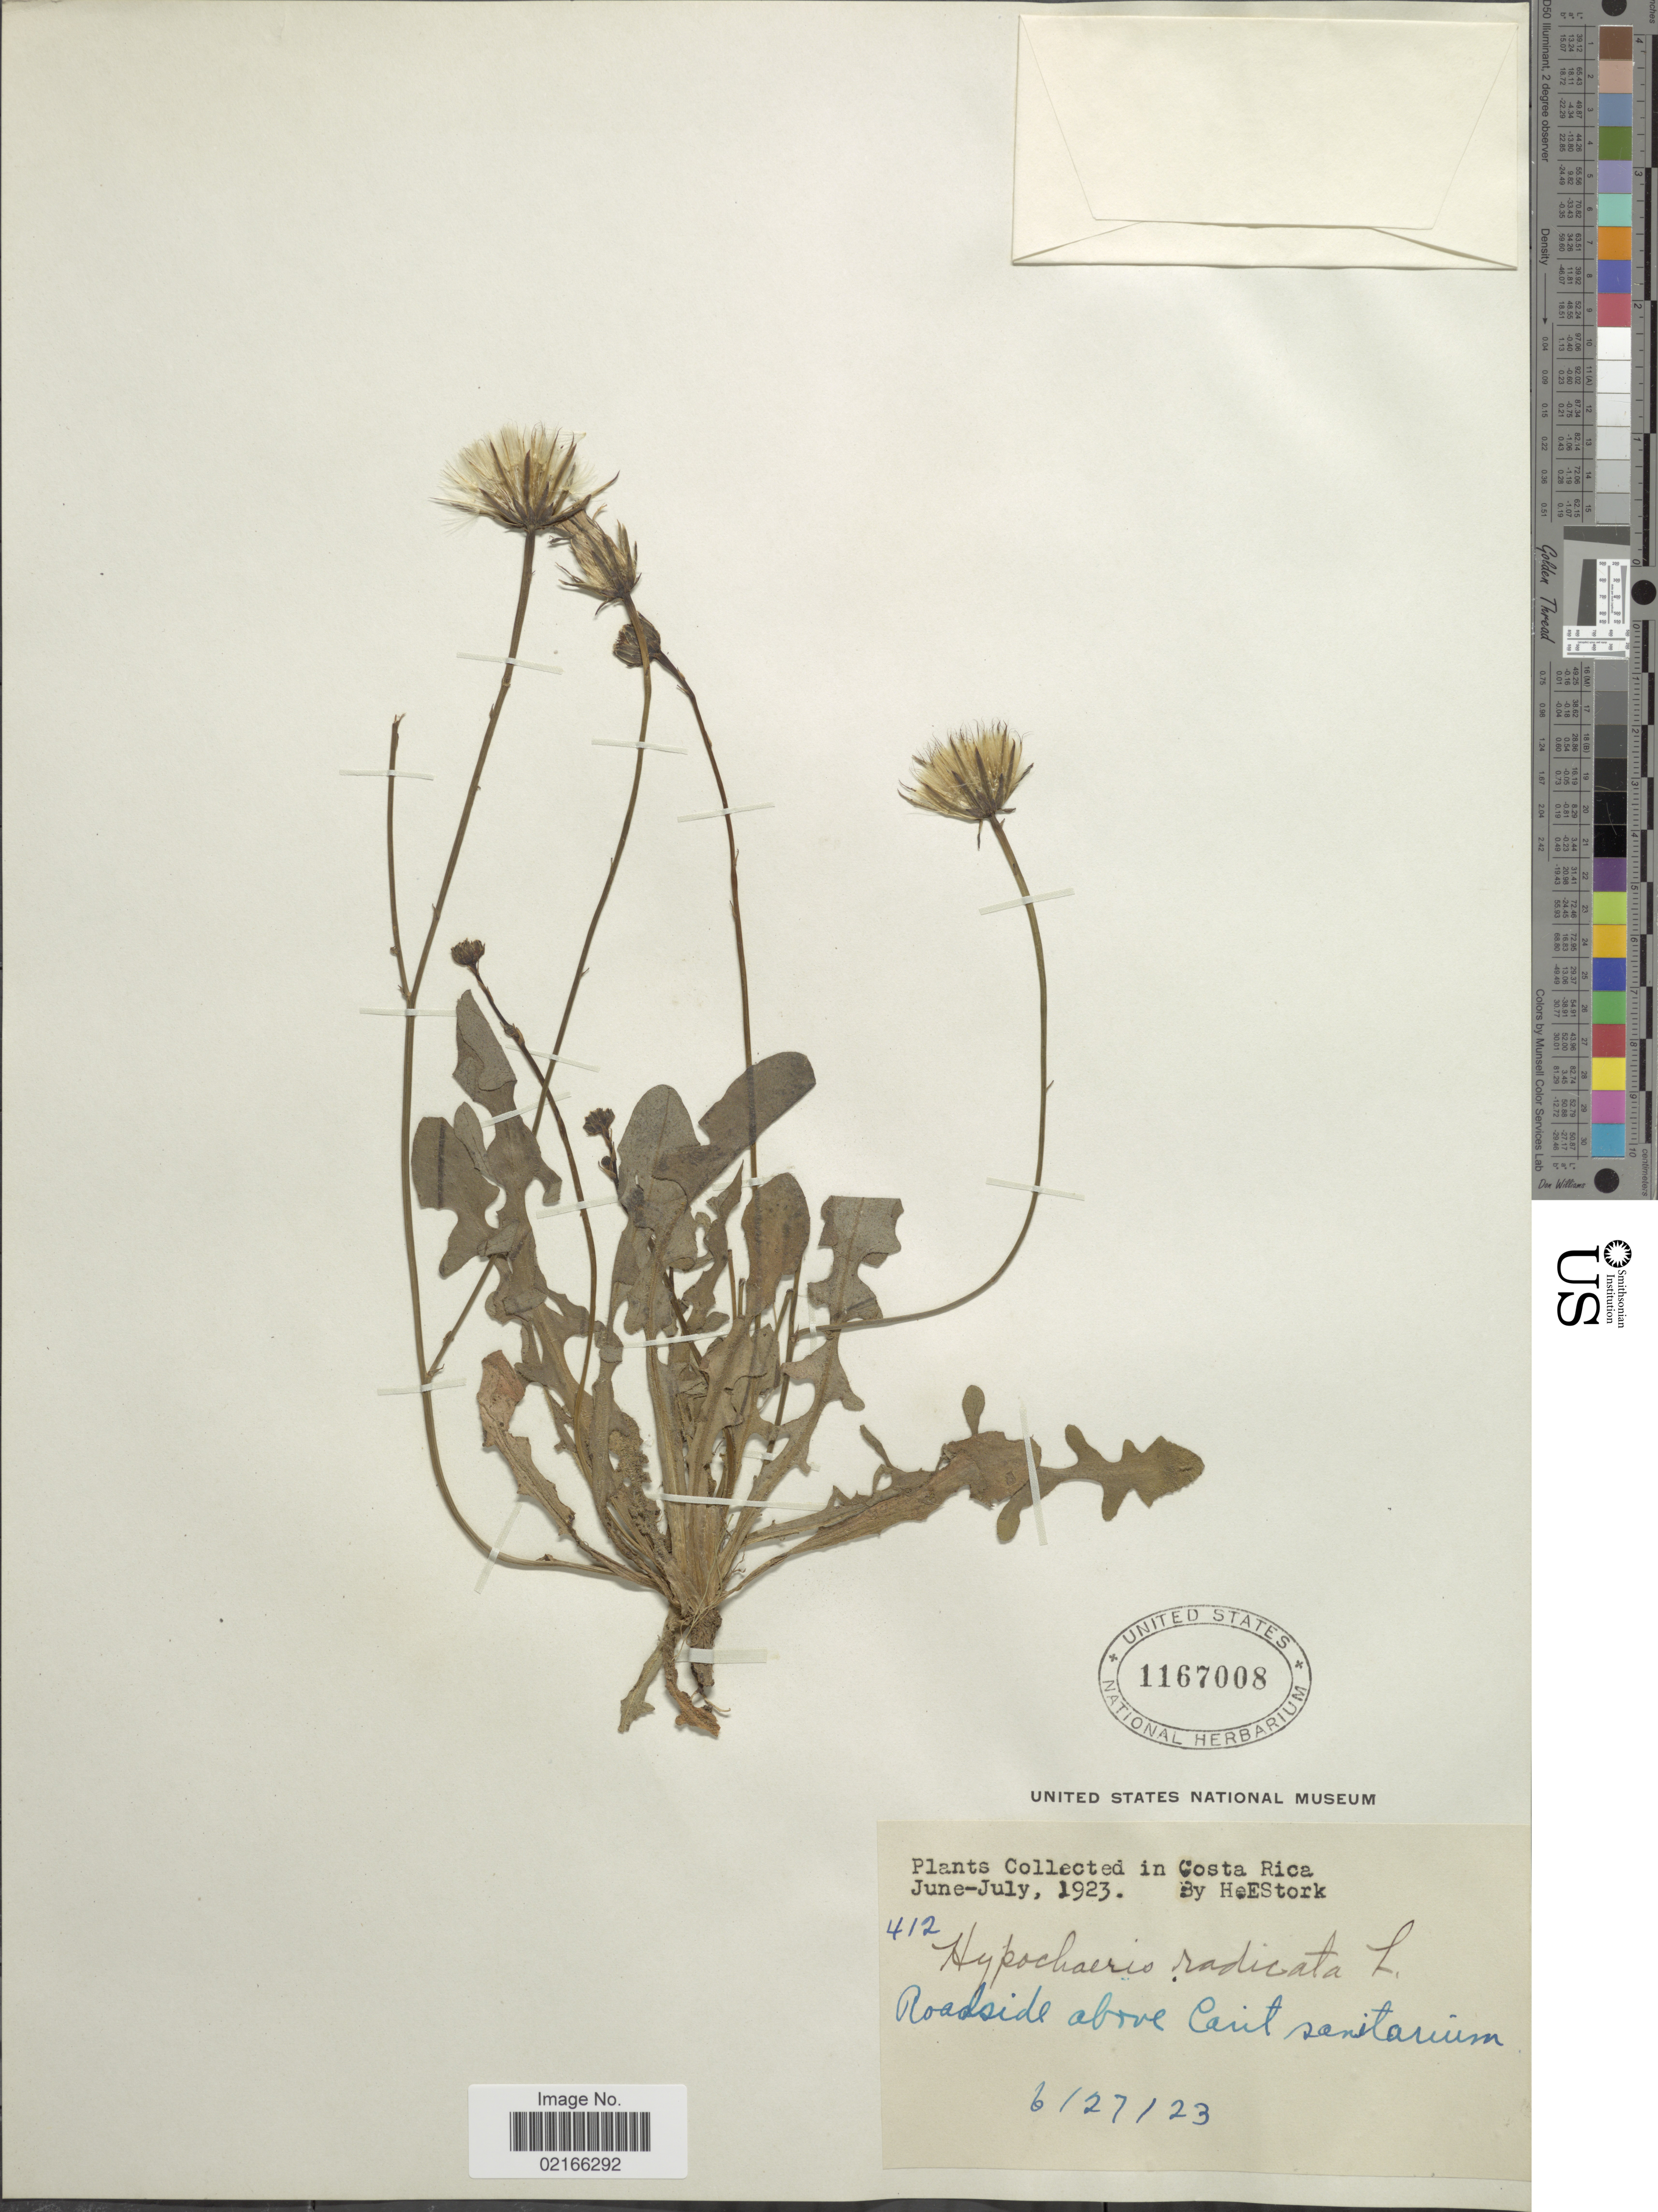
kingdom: Plantae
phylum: Tracheophyta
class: Magnoliopsida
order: Asterales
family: Asteraceae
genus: Hypochaeris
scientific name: Hypochaeris radicata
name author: L.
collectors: H. E. Stork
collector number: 412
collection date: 1923-06-27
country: Costa Rica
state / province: San José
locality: Roadside above Carit sanitarium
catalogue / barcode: US 1167008